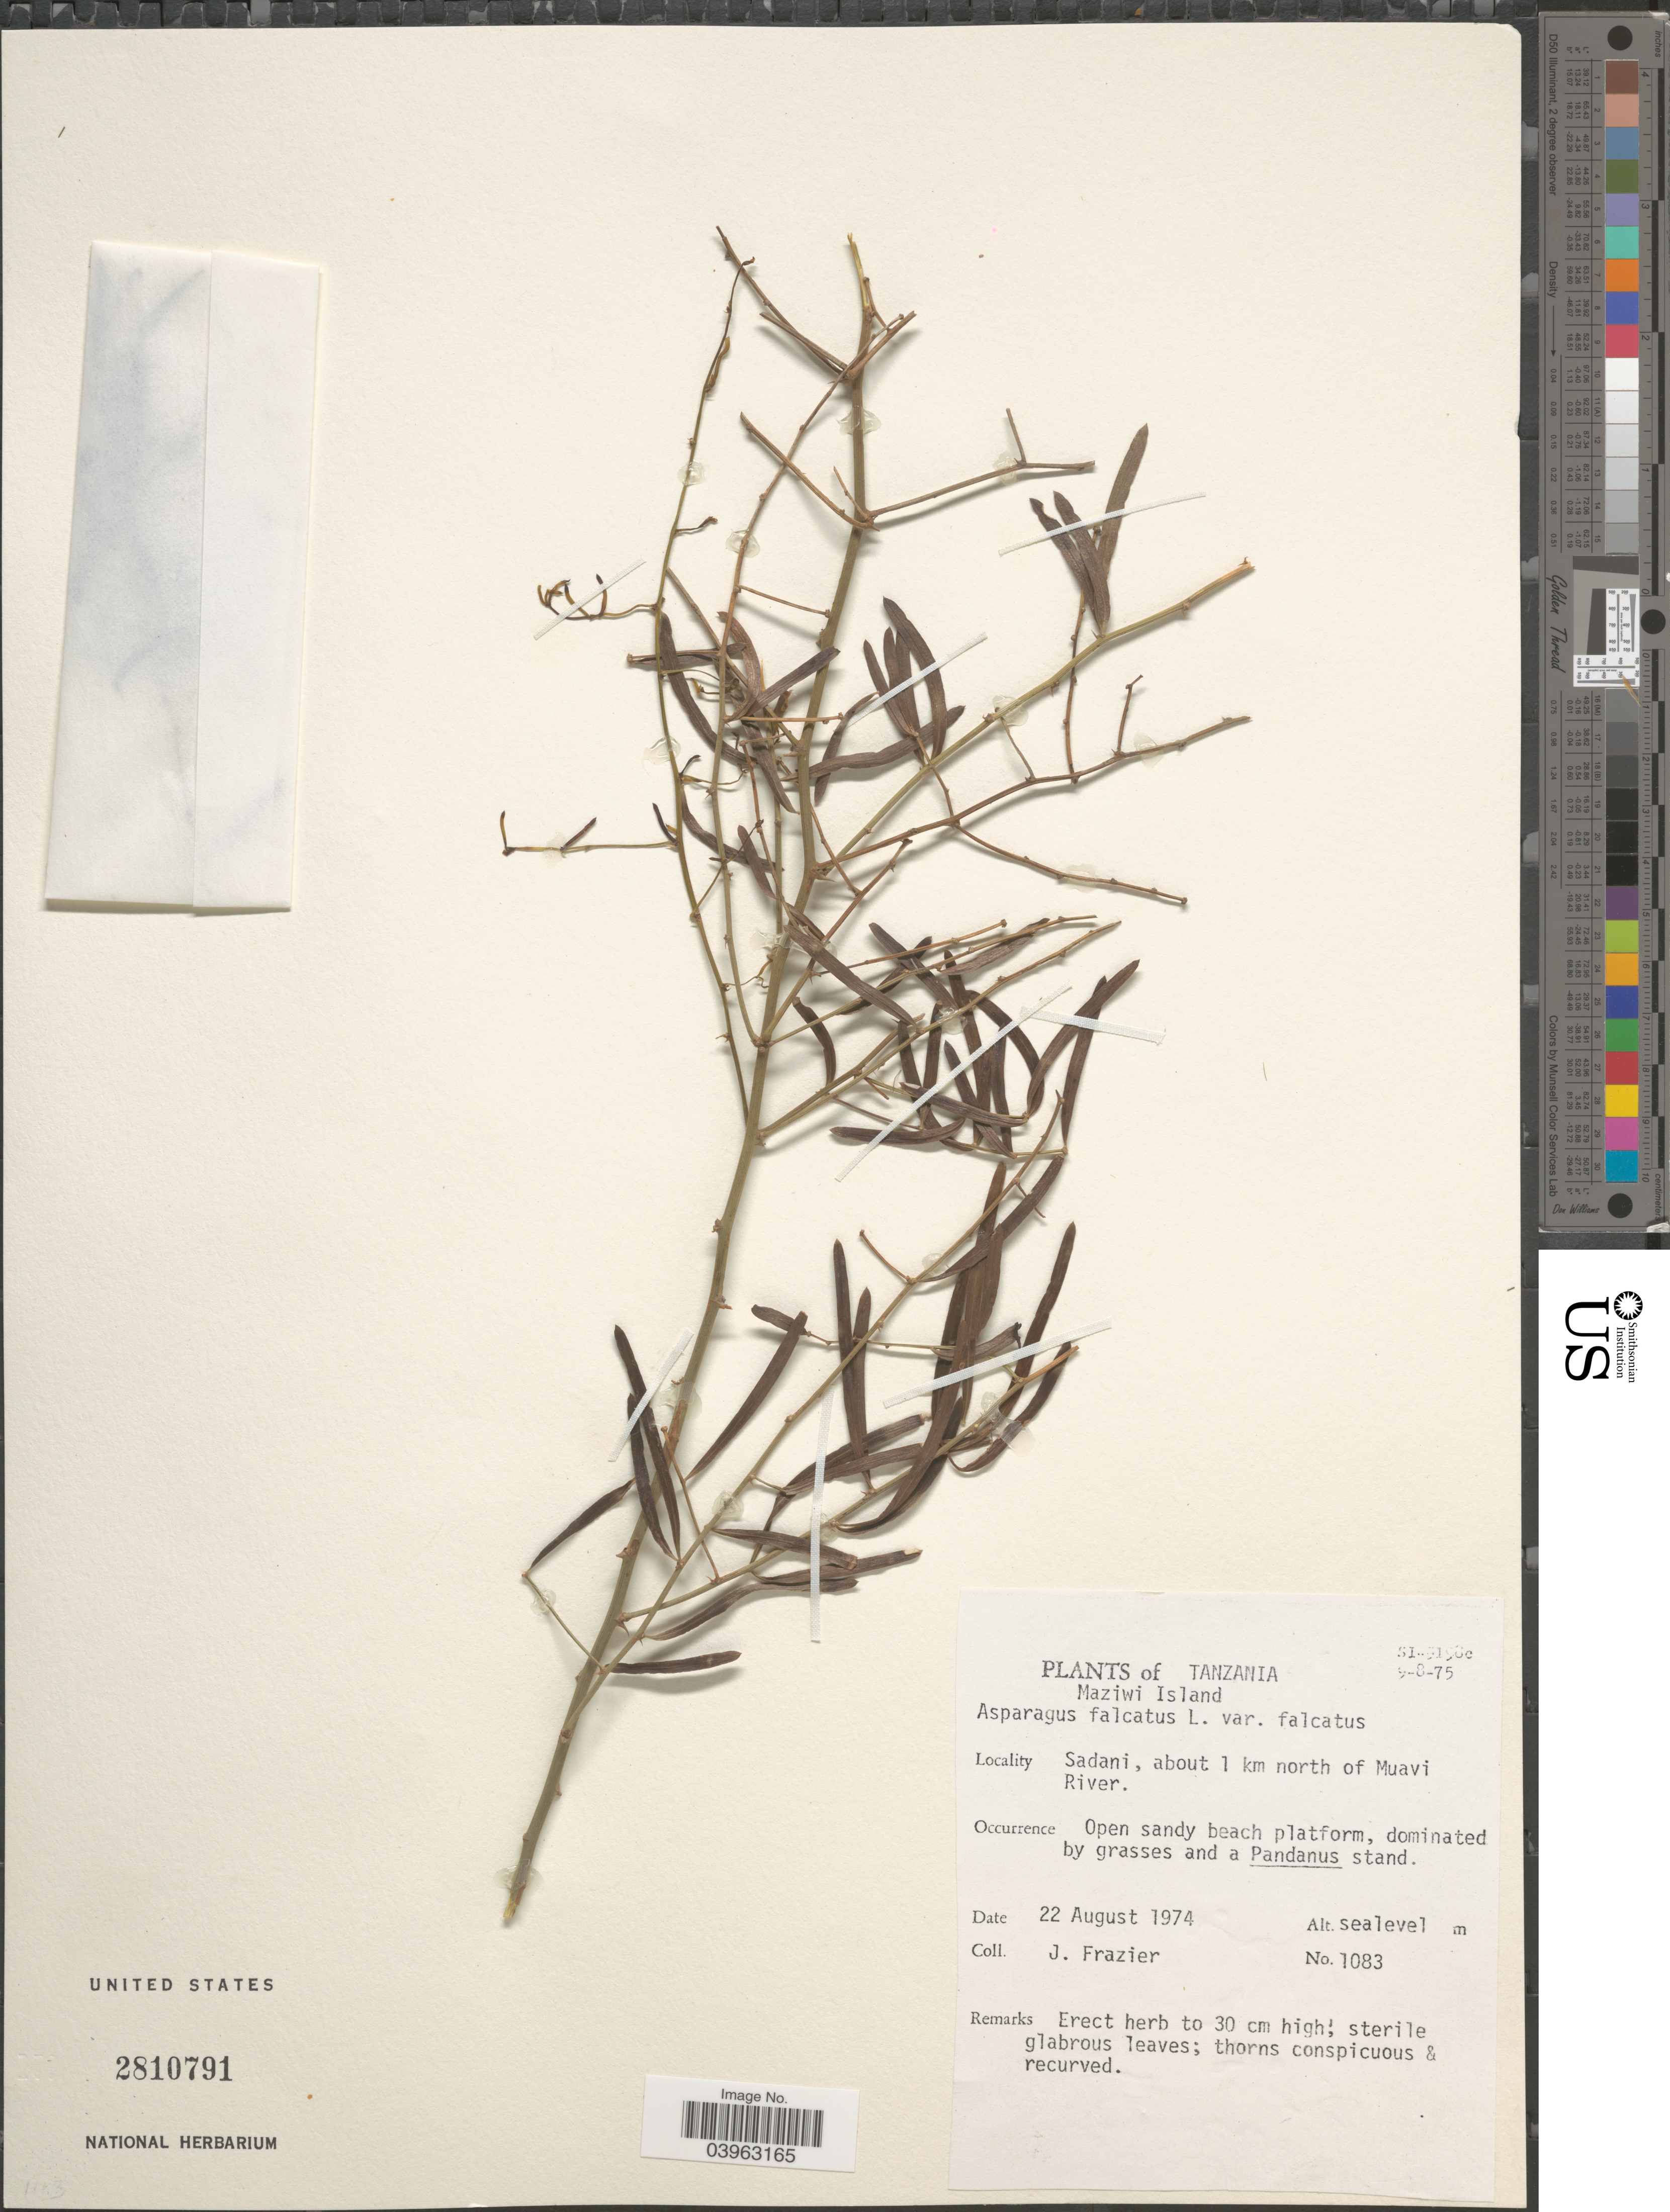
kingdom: Plantae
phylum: Tracheophyta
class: Liliopsida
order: Asparagales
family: Asparagaceae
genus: Asparagus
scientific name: Asparagus falcatus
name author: L.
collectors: J. Frazier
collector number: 1083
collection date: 1974-08-22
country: Tanzania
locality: Maziwi Island. Sadani, about 1 km north of Muavi River.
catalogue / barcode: US 2810791